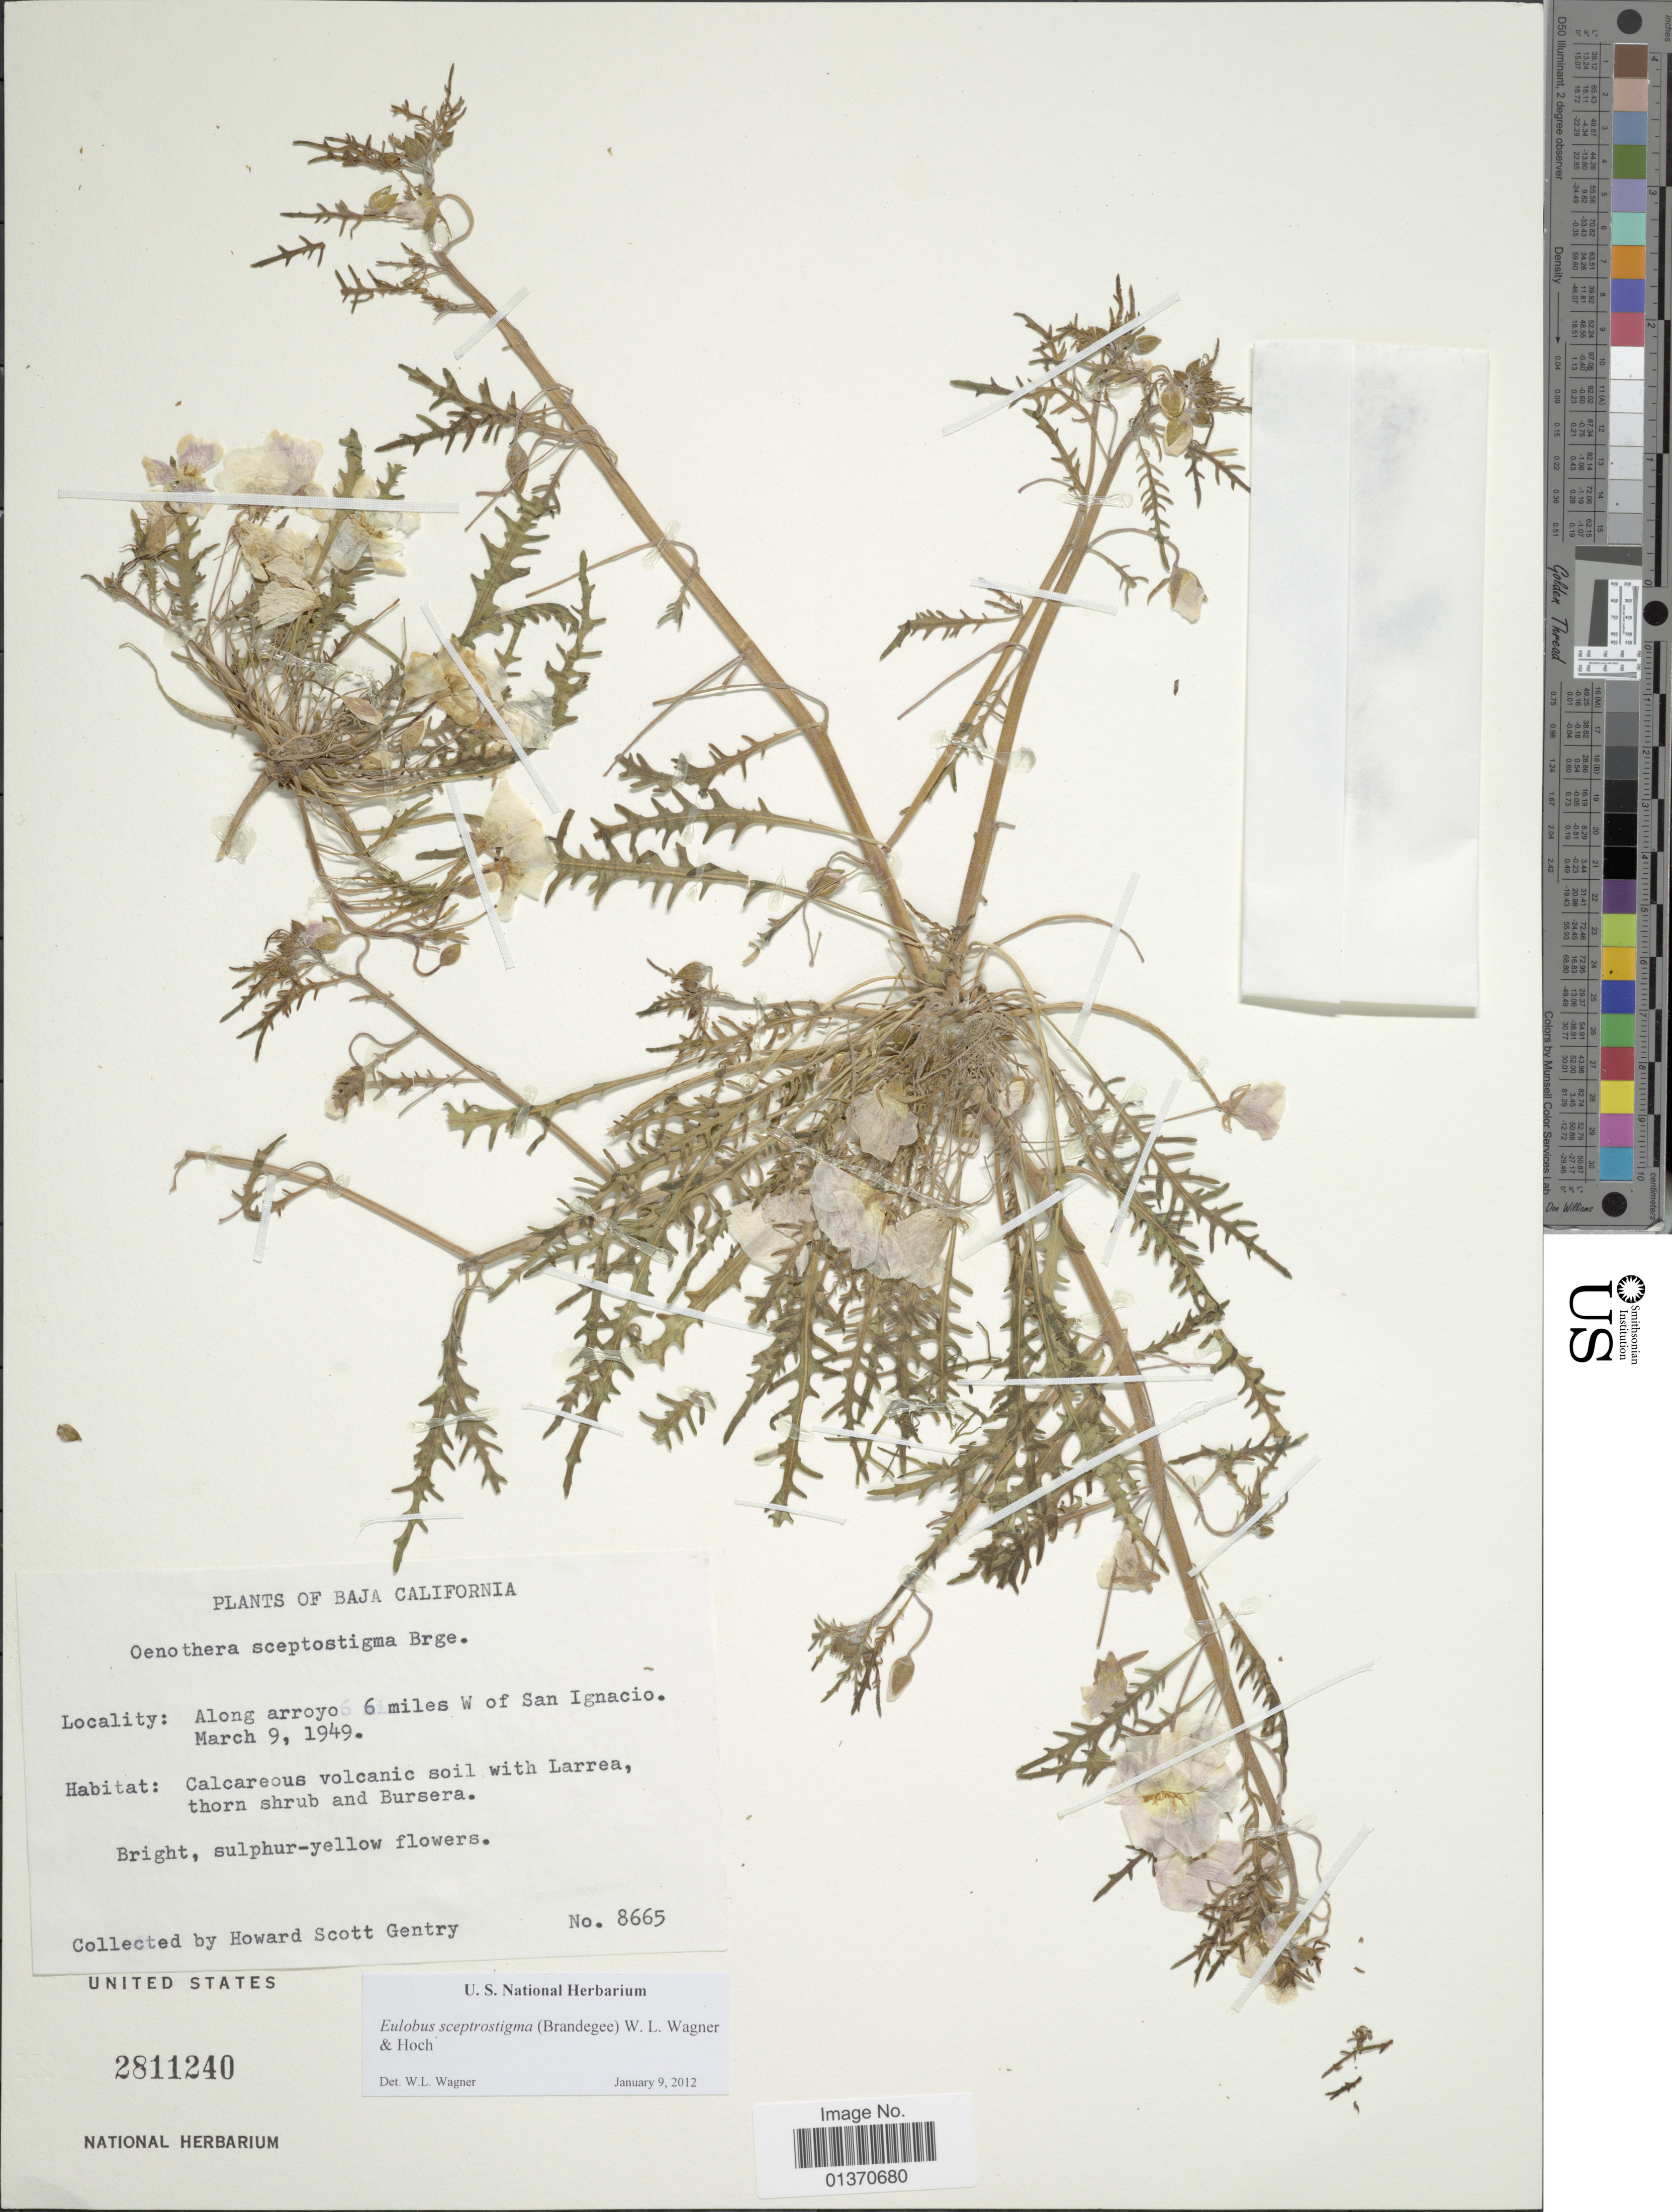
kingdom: Plantae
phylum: Tracheophyta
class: Magnoliopsida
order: Myrtales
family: Onagraceae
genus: Eulobus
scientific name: Eulobus sceptrostigma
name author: (Brandegee) W.L. Wagner & Hoch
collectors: H. S. Gentry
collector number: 8665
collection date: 1949-03-09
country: Mexico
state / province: Baja California Sur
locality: Along arroyo 6 miles W of San Ignacio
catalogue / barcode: US 2811240